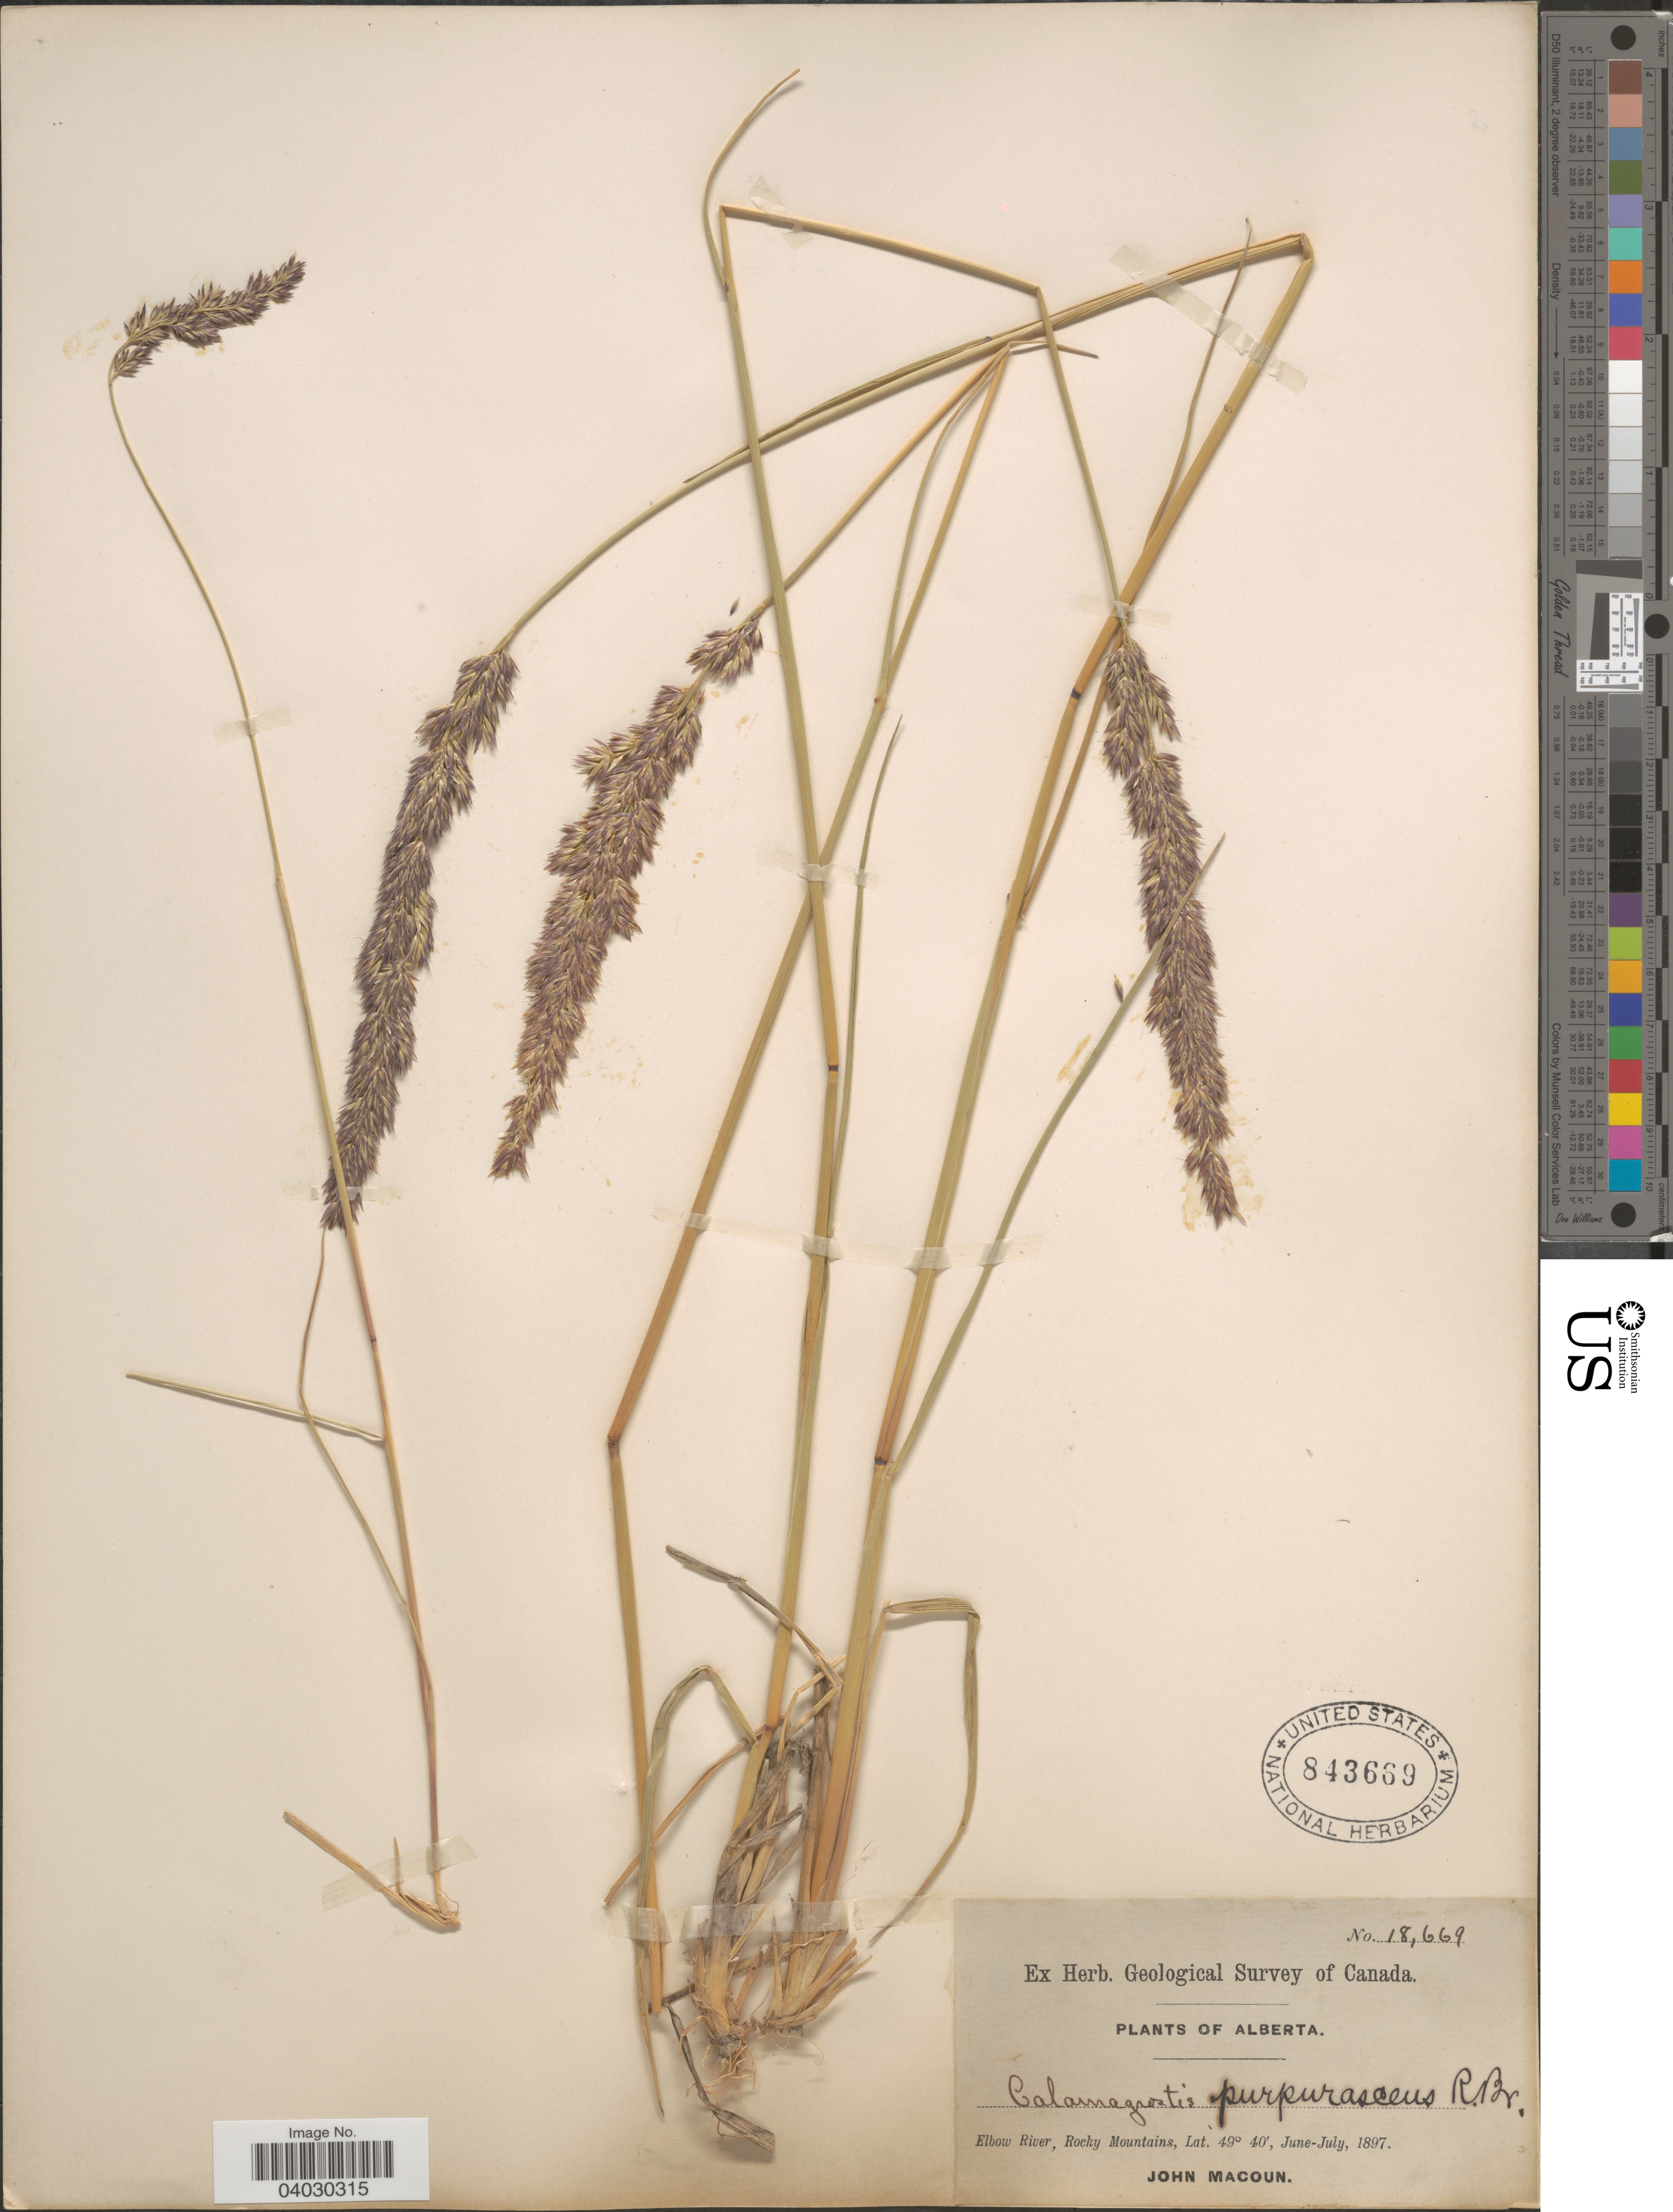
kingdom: Plantae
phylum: Tracheophyta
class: Liliopsida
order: Poales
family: Poaceae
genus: Calamagrostis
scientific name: Calamagrostis purpurascens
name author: R. Br.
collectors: J. Macoun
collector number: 18669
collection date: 1897-06/1897-07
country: Canada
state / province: Alberta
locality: Elbow River, Rocky Mountains.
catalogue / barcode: US 843669